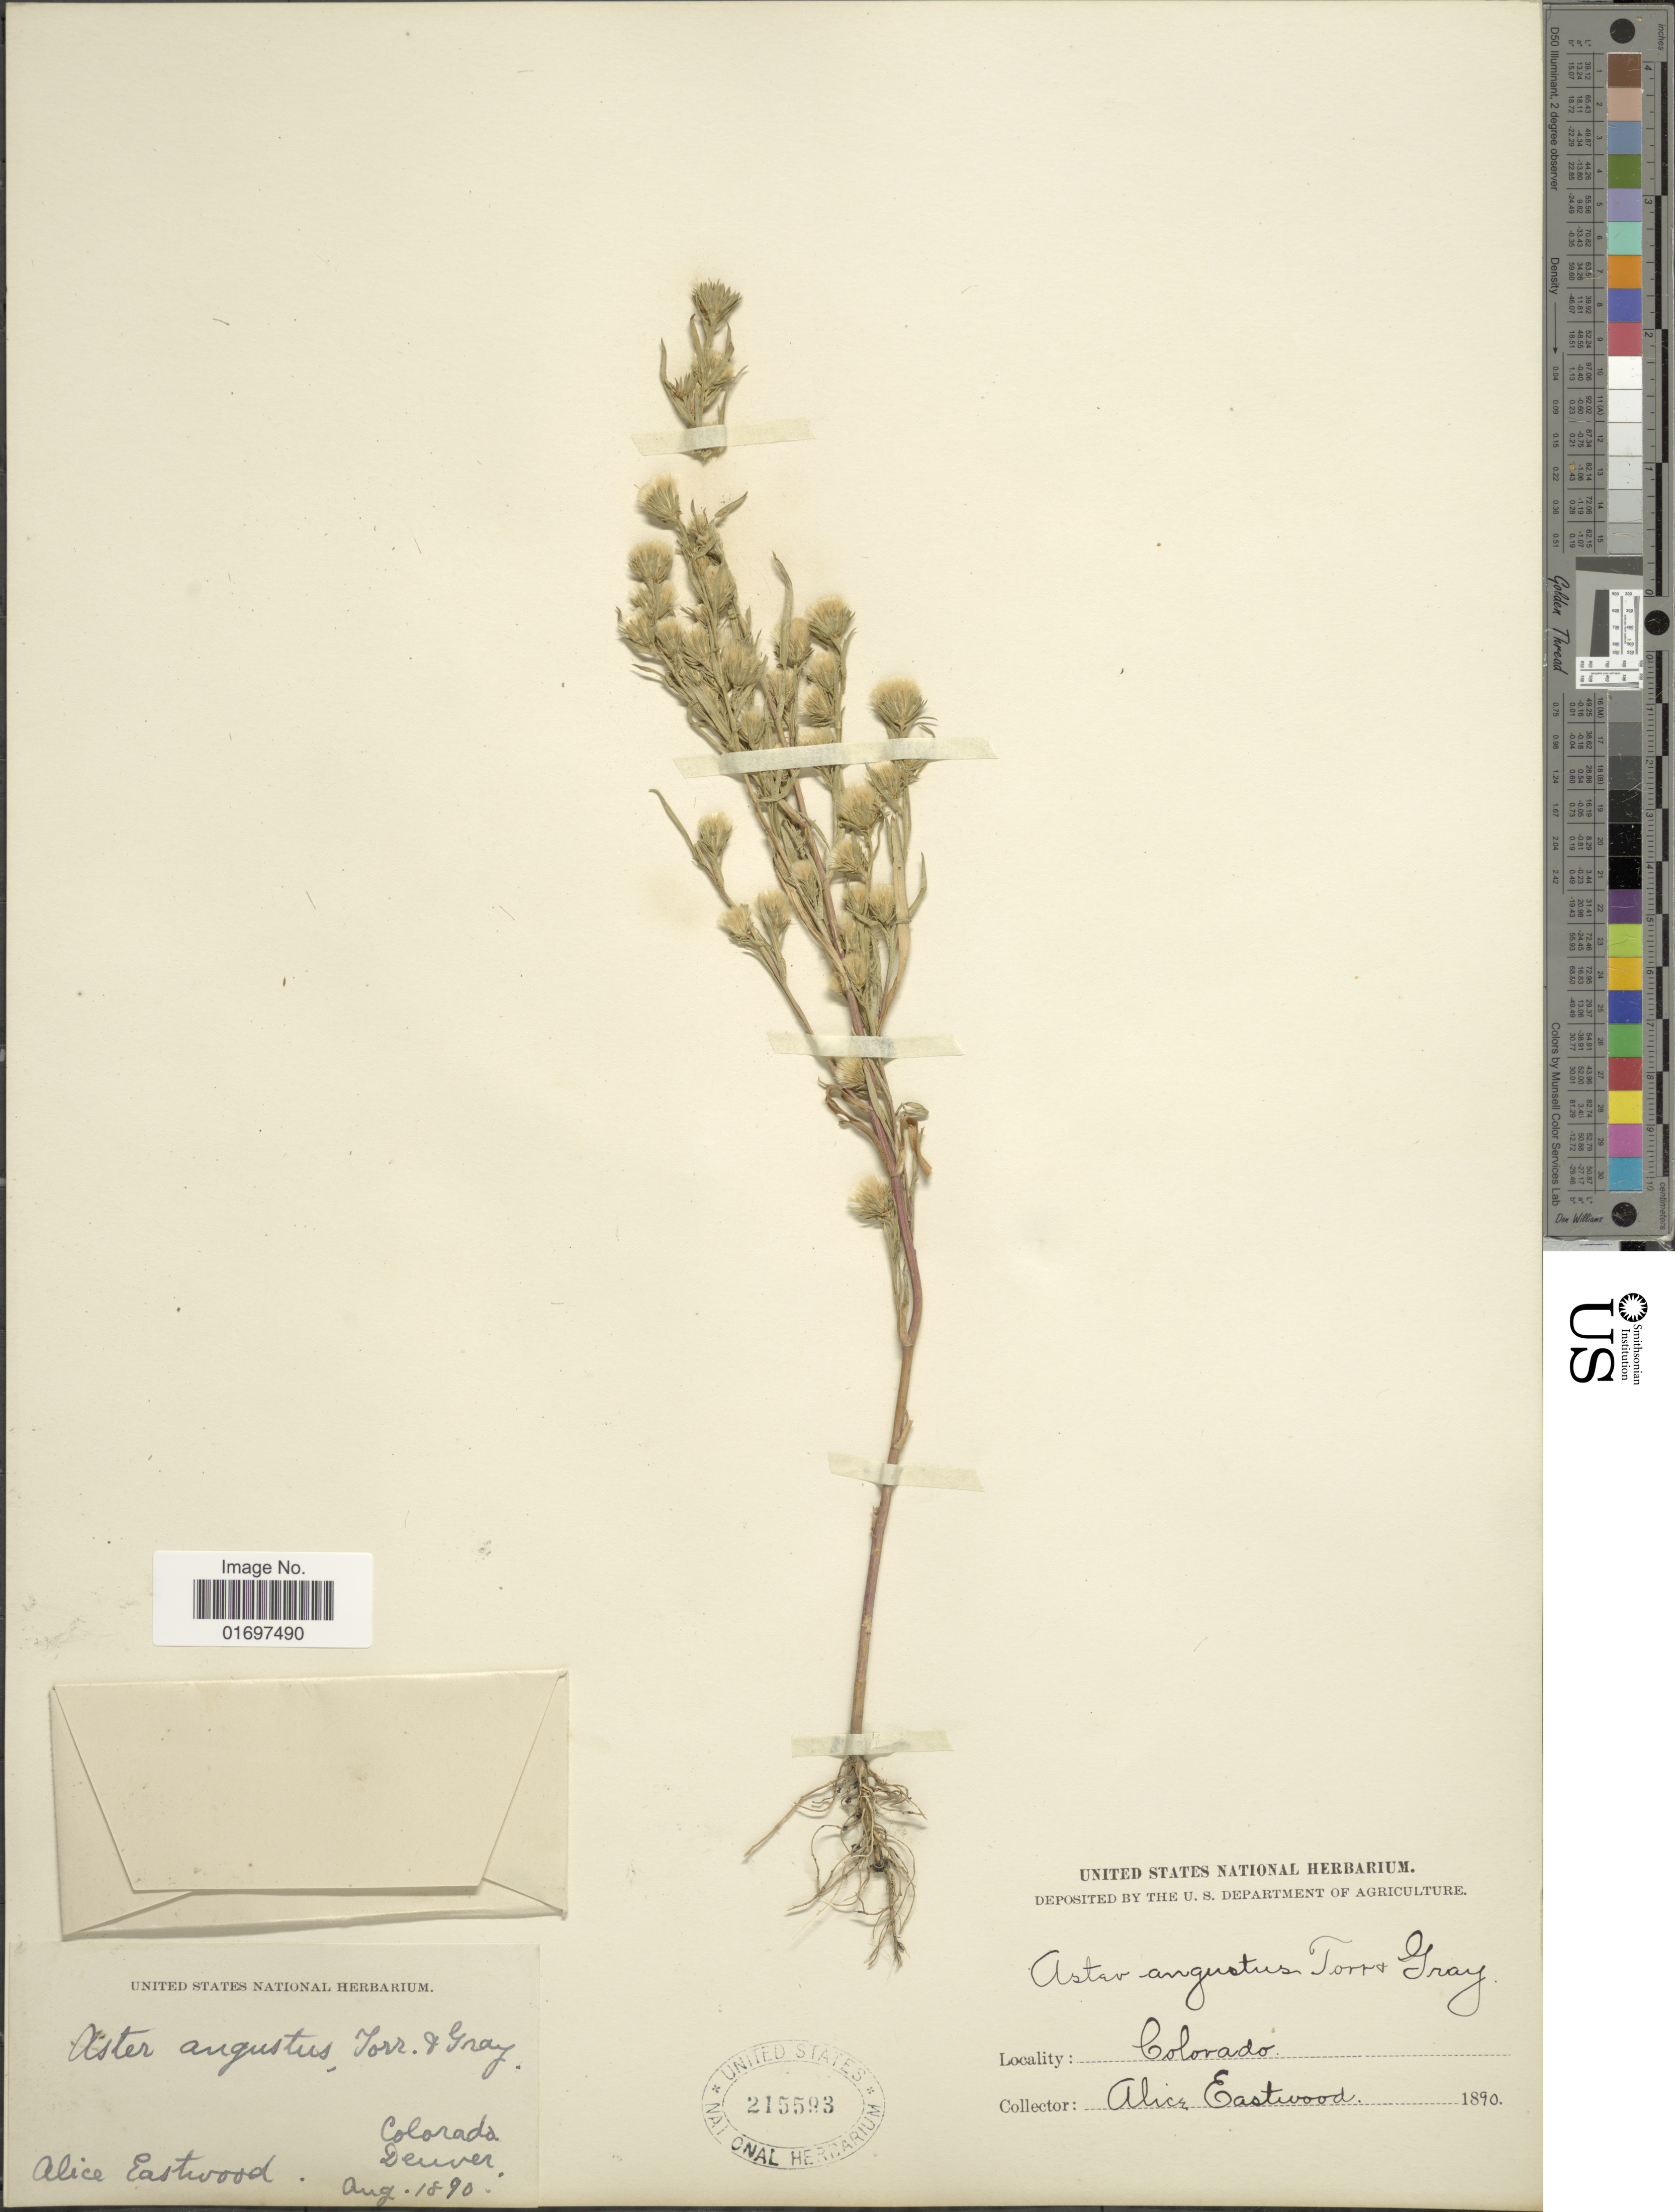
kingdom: Plantae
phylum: Tracheophyta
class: Magnoliopsida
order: Asterales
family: Asteraceae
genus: Symphyotrichum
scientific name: Symphyotrichum ciliatum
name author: (Ledeb.) G.L. Nesom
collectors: A. Eastwood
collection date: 1890-08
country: United States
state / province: Colorado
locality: Colorado, Denver.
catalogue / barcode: US 215593